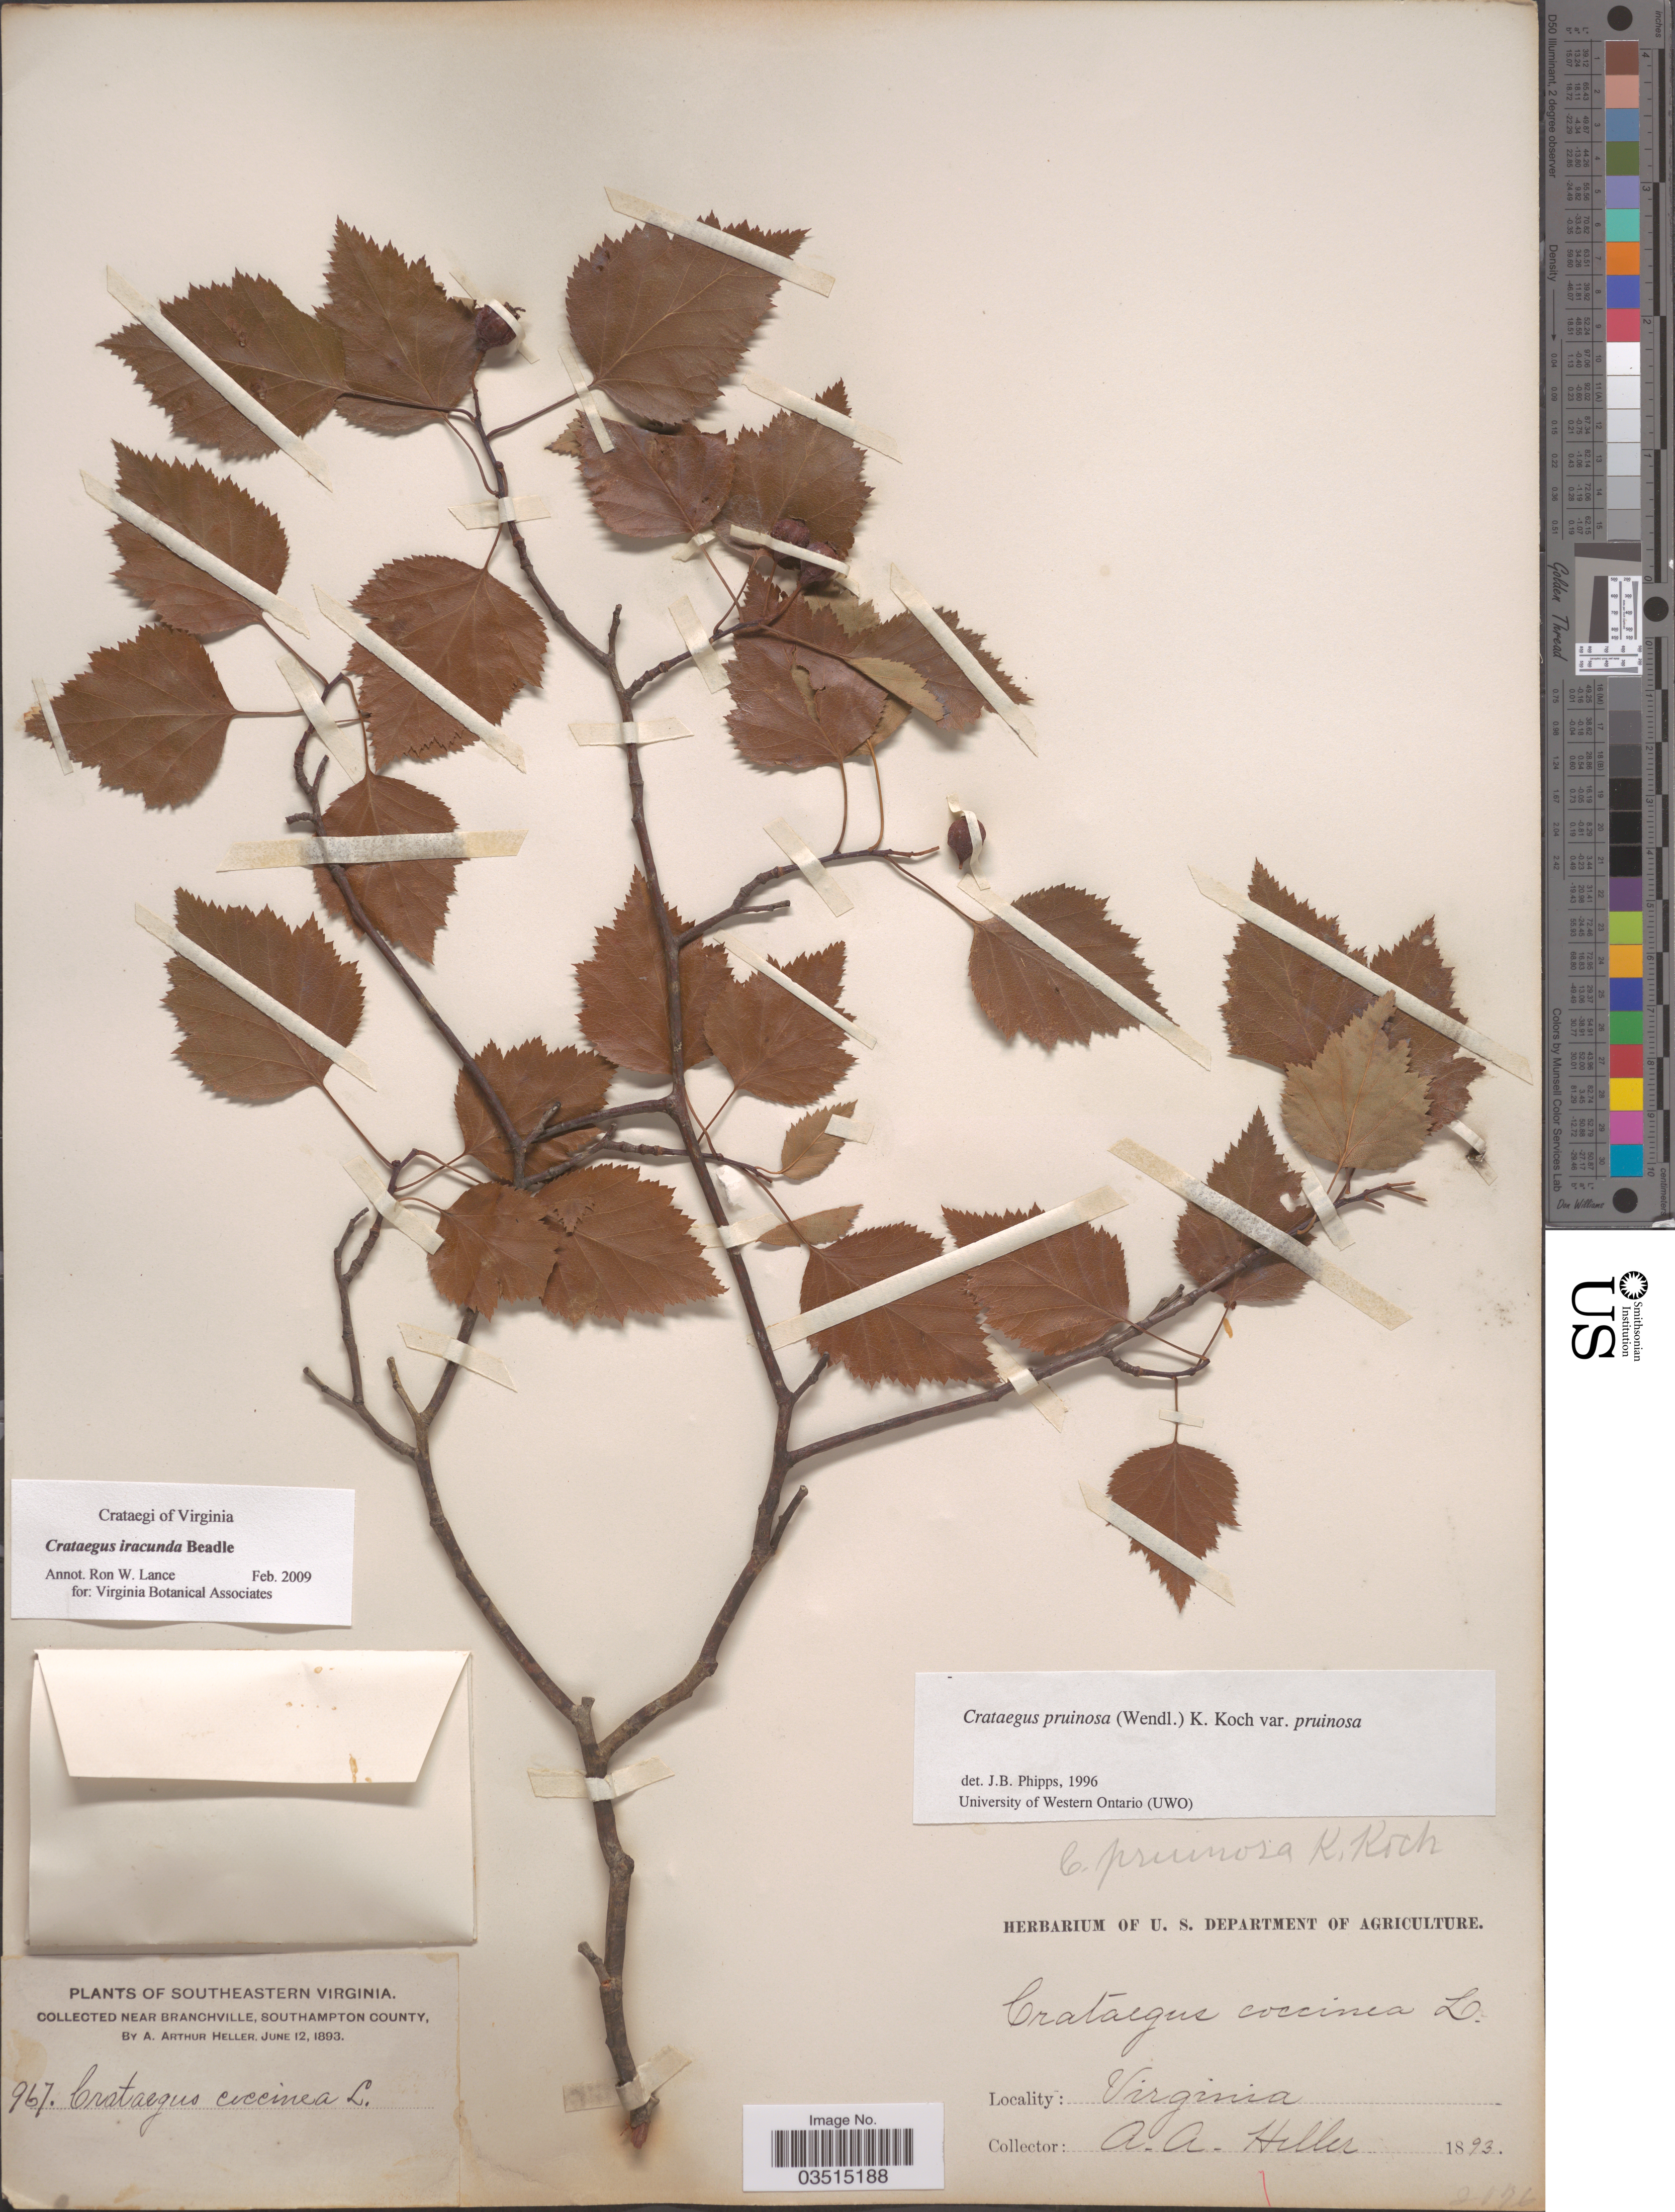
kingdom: Plantae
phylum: Tracheophyta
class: Magnoliopsida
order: Rosales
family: Rosaceae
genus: Crataegus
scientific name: Crataegus iracunda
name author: Beadle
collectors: A. A. Heller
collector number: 967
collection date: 1893-06-12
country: United States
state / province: Virginia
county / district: Southampton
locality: Southeastern Virginia. Near Branchville, Southampton County.